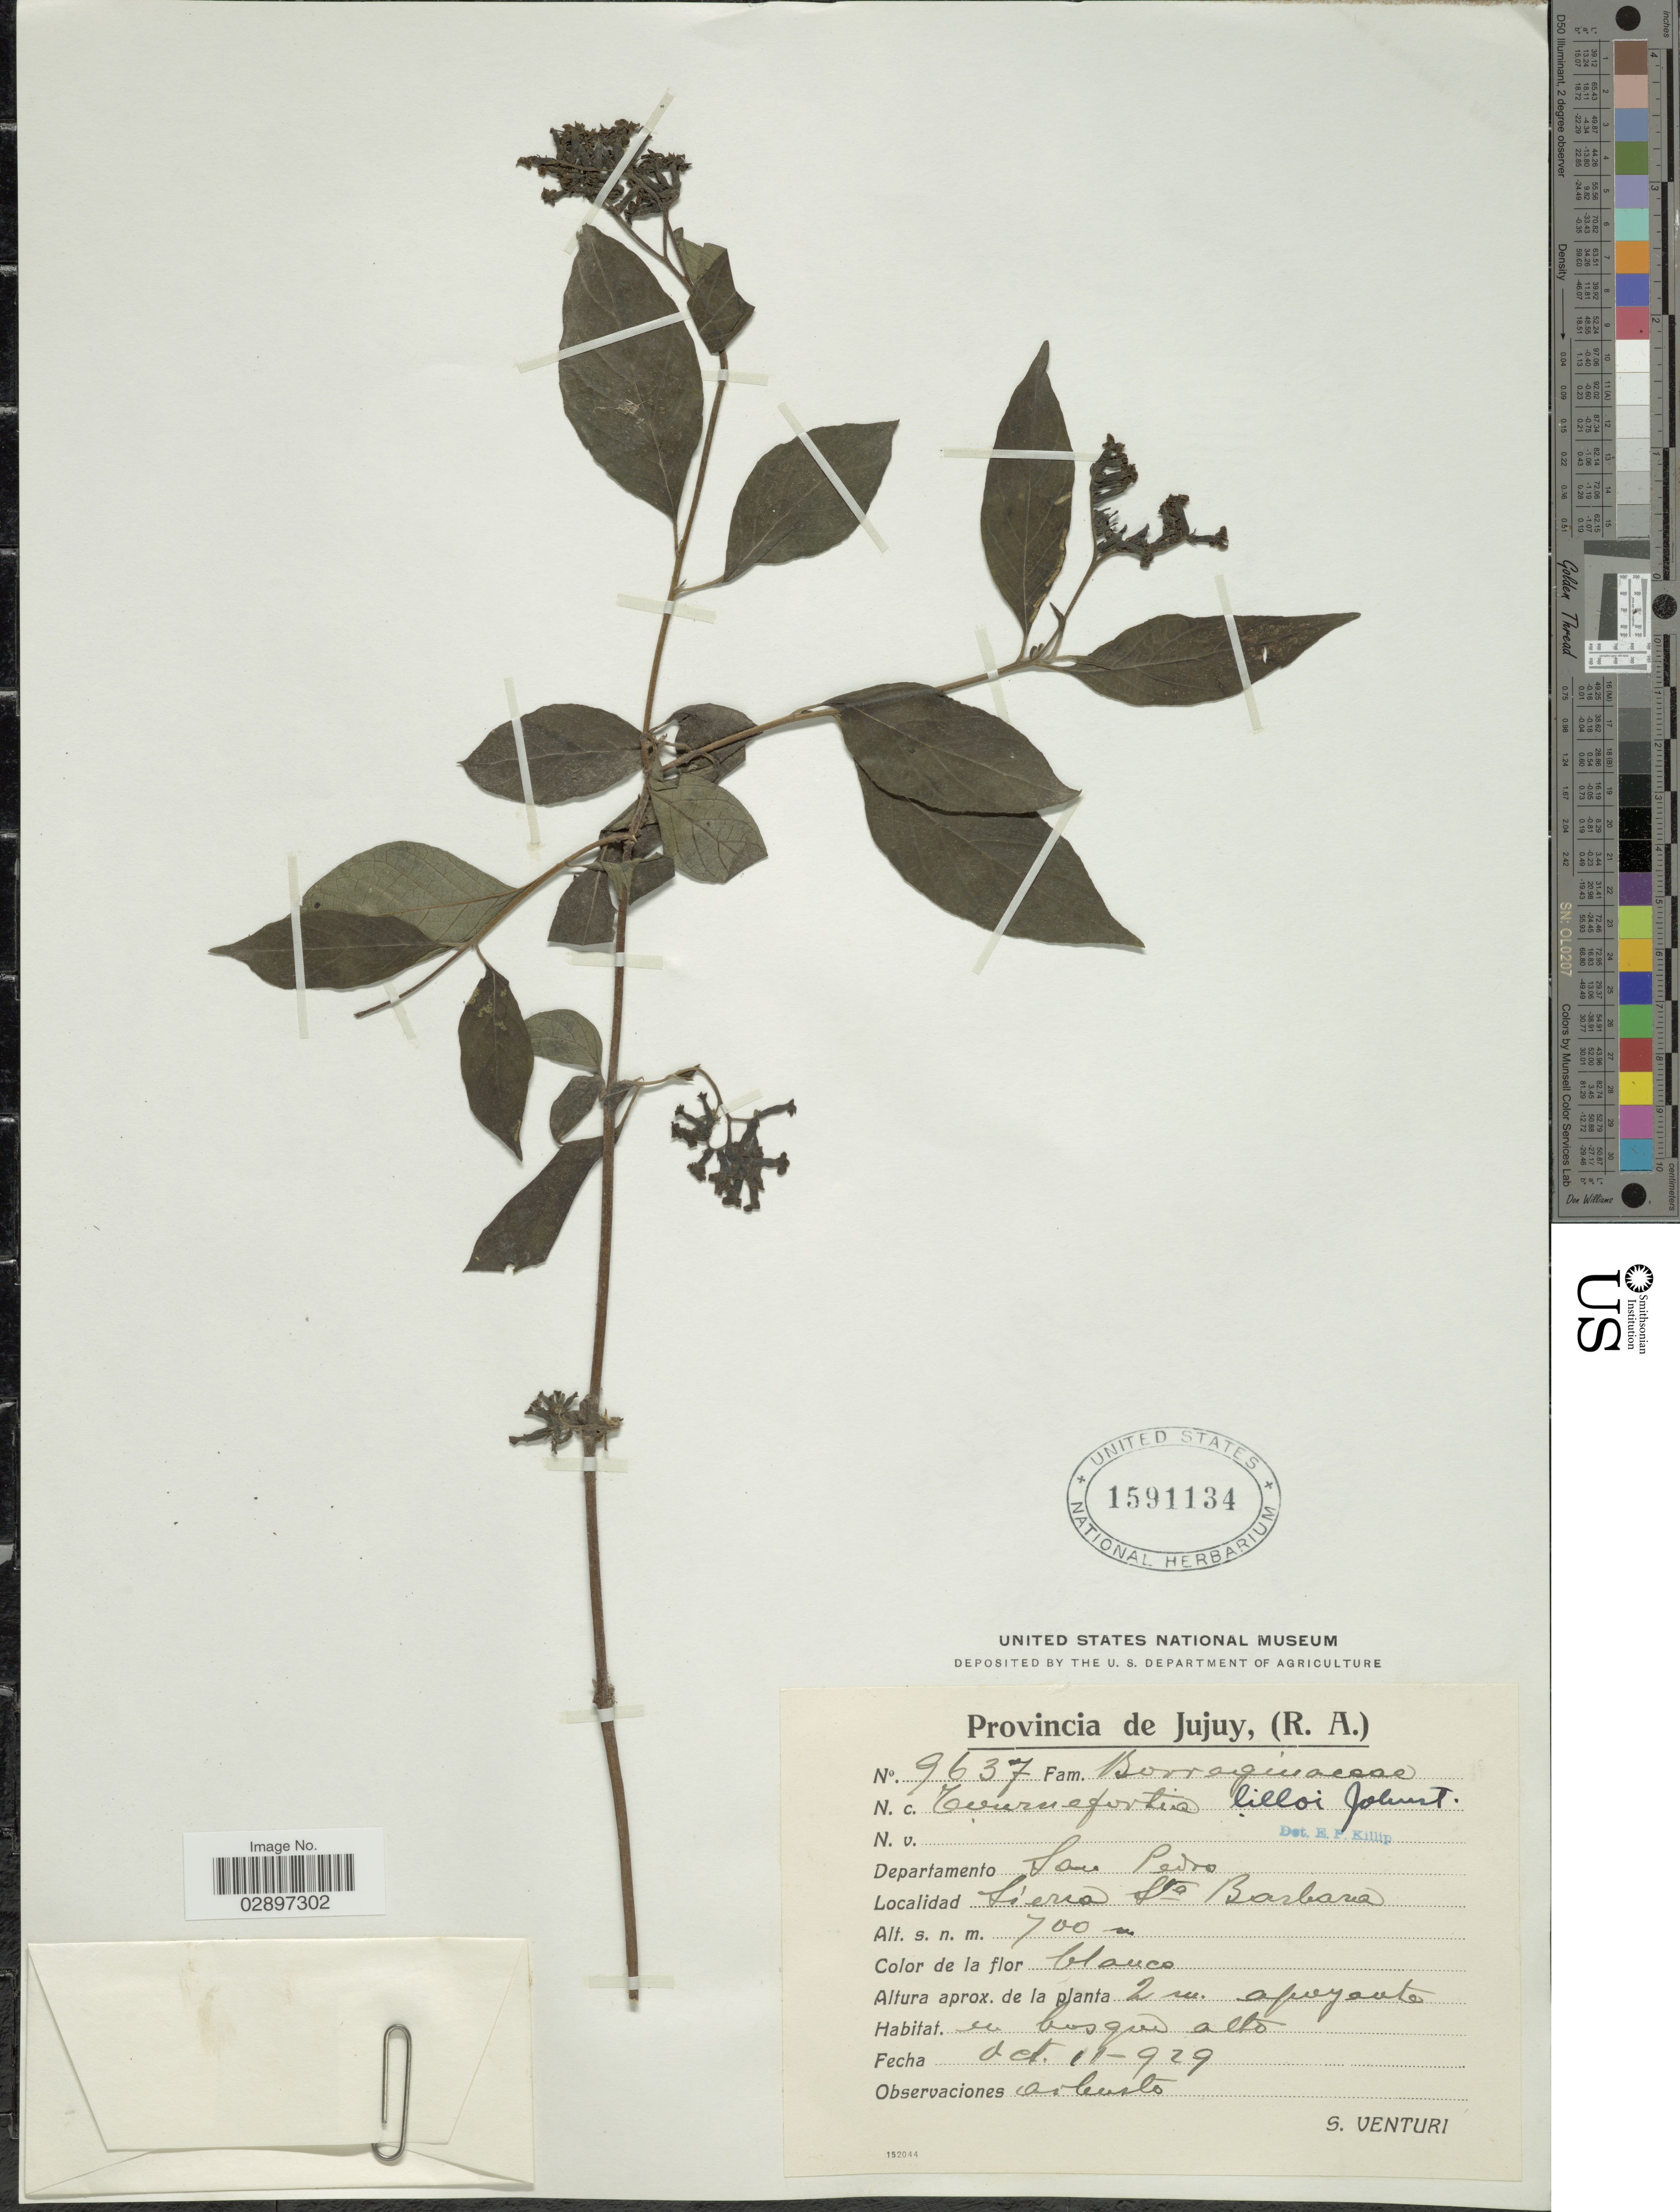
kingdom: Plantae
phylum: Tracheophyta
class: Magnoliopsida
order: Boraginales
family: Heliotropiaceae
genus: Tournefortia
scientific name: Tournefortia lilloi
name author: I.M. Johnst.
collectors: S. Venturi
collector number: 9637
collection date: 1929-10-11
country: Argentina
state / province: Jujuy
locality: Sierra Sta. Barbara, Departamento San Pedro.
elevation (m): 700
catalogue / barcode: US 1591134